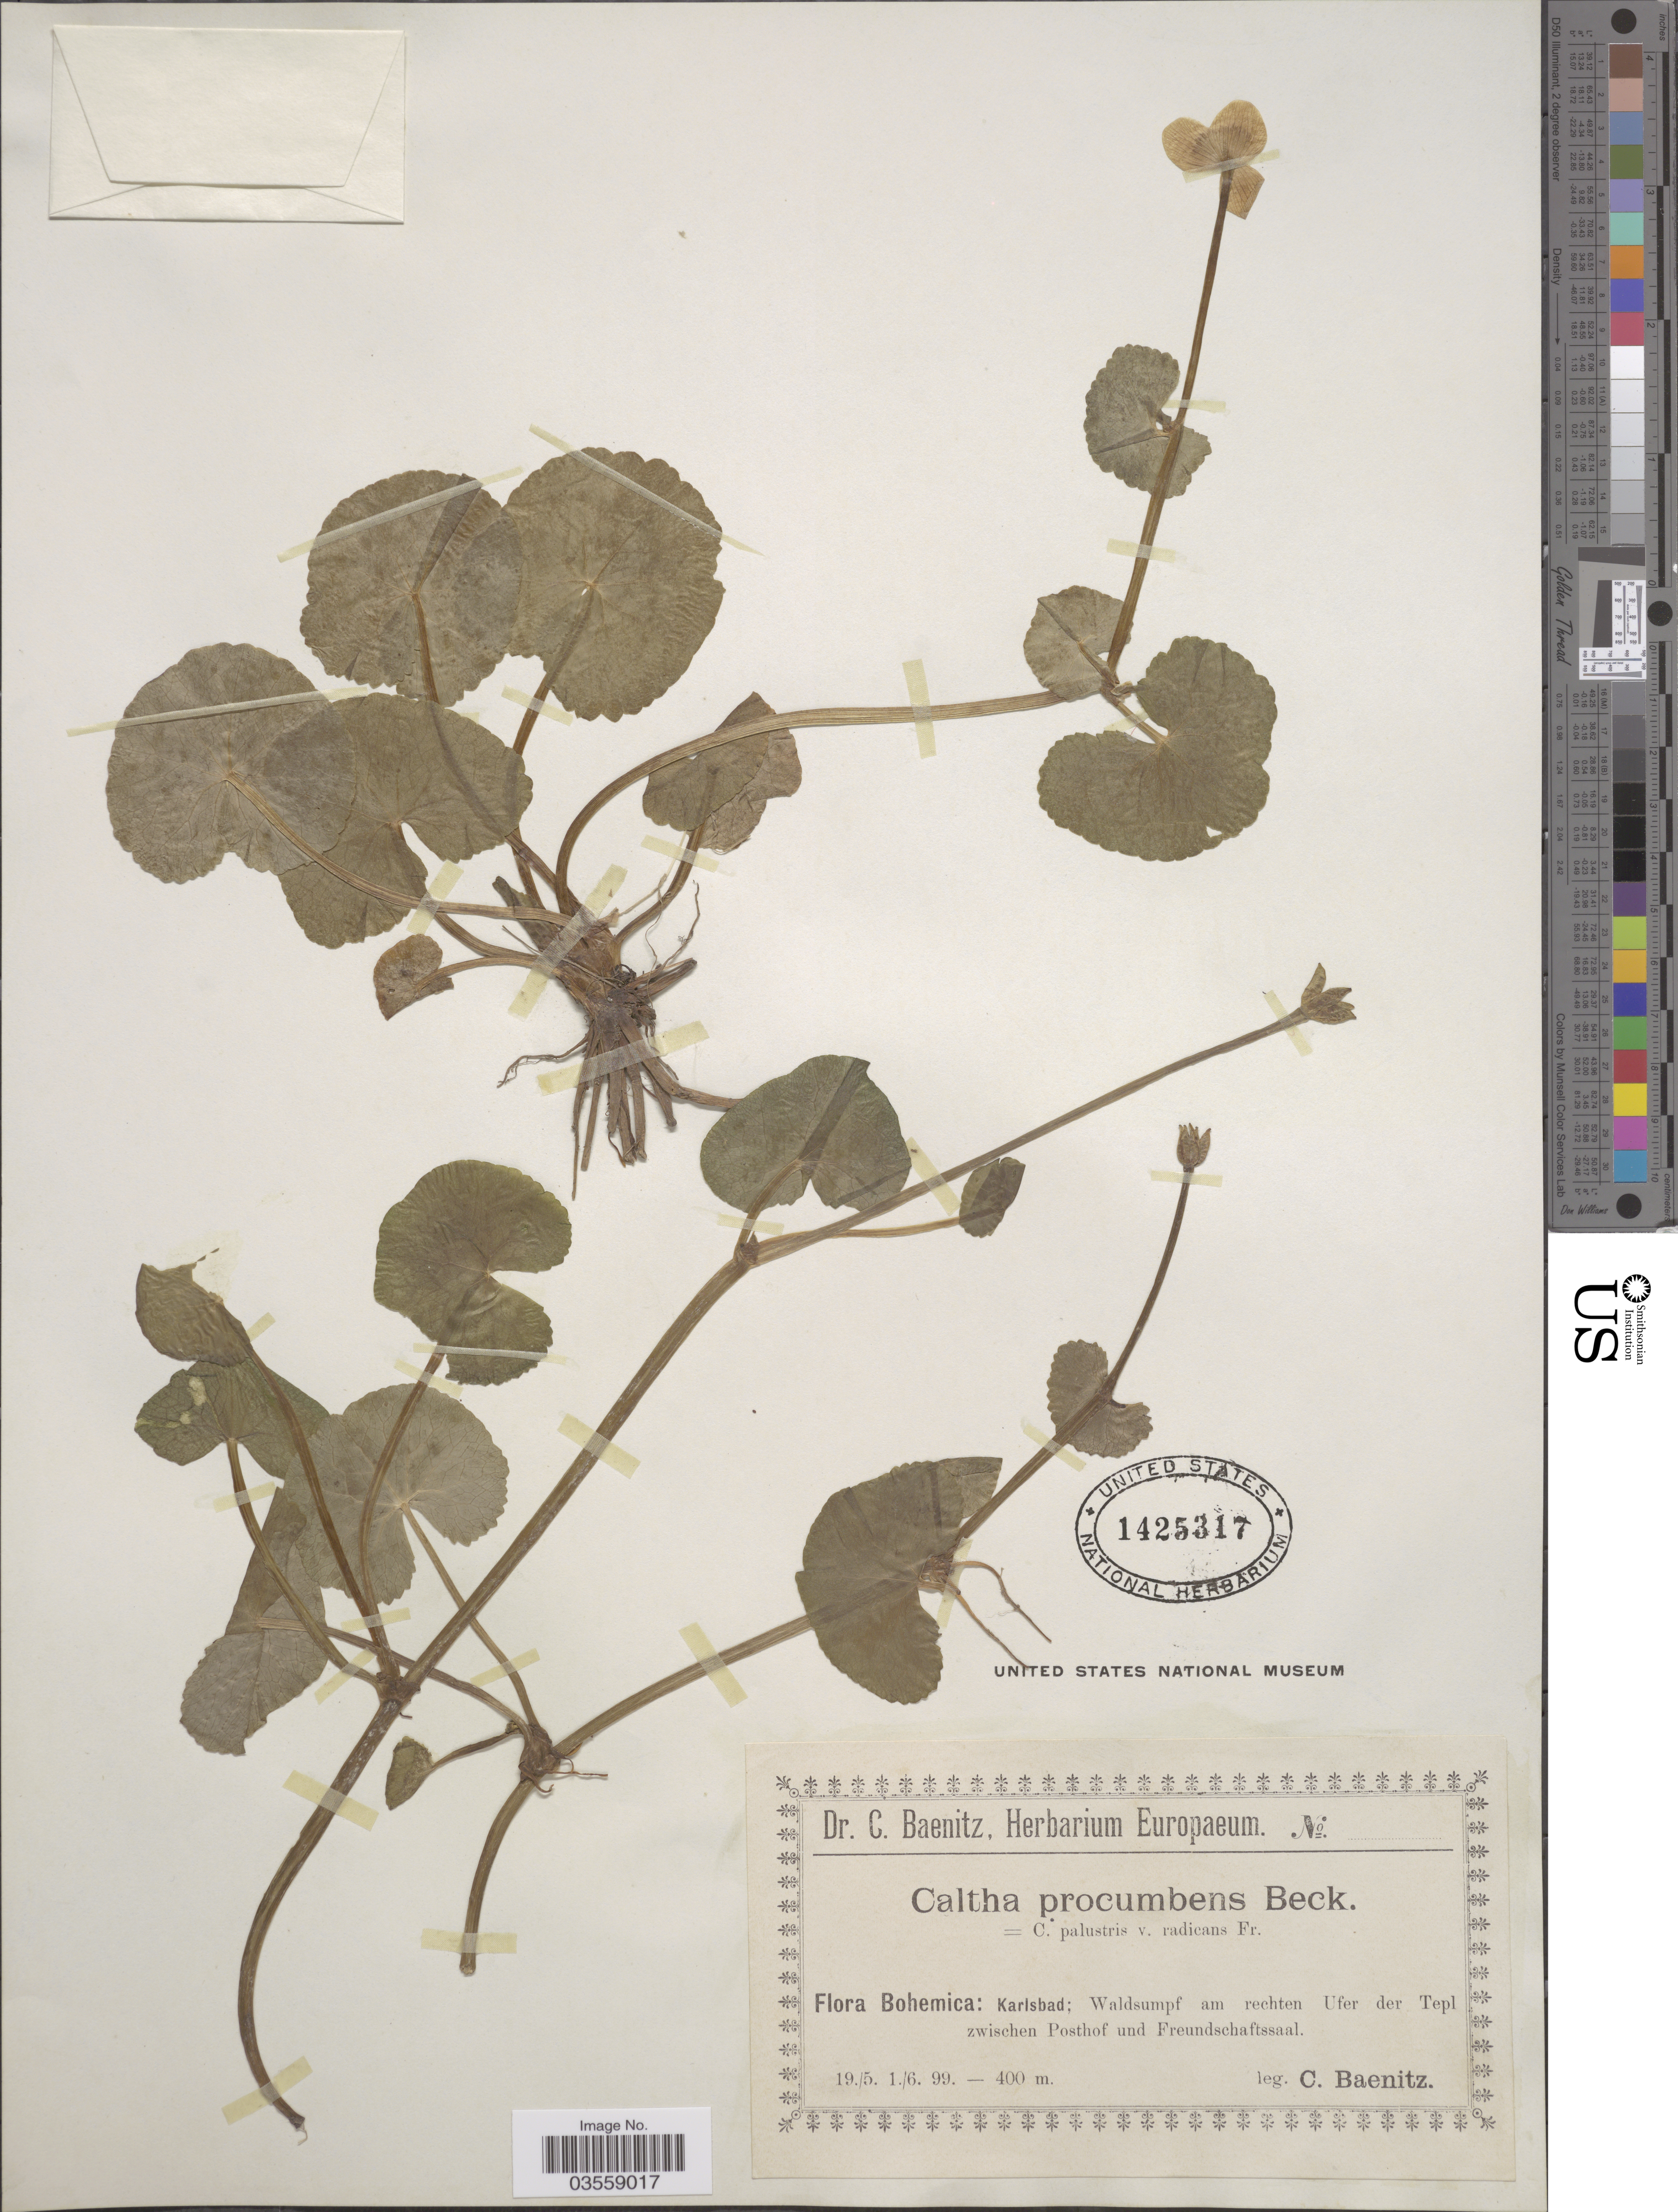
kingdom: Plantae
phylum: Tracheophyta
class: Magnoliopsida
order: Ranunculales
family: Ranunculaceae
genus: Caltha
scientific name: Caltha procumbens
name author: Huth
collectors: C. G. Baenitz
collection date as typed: Transcribed d/m/y: 19/5/99 to 1/6/99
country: Czechia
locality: Bohemica: Karlsbad; Waldsumpf am rechten Ufer der Tepl zwischen Posthof und Freundschaftssaal.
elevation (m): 400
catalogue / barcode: US 1425317